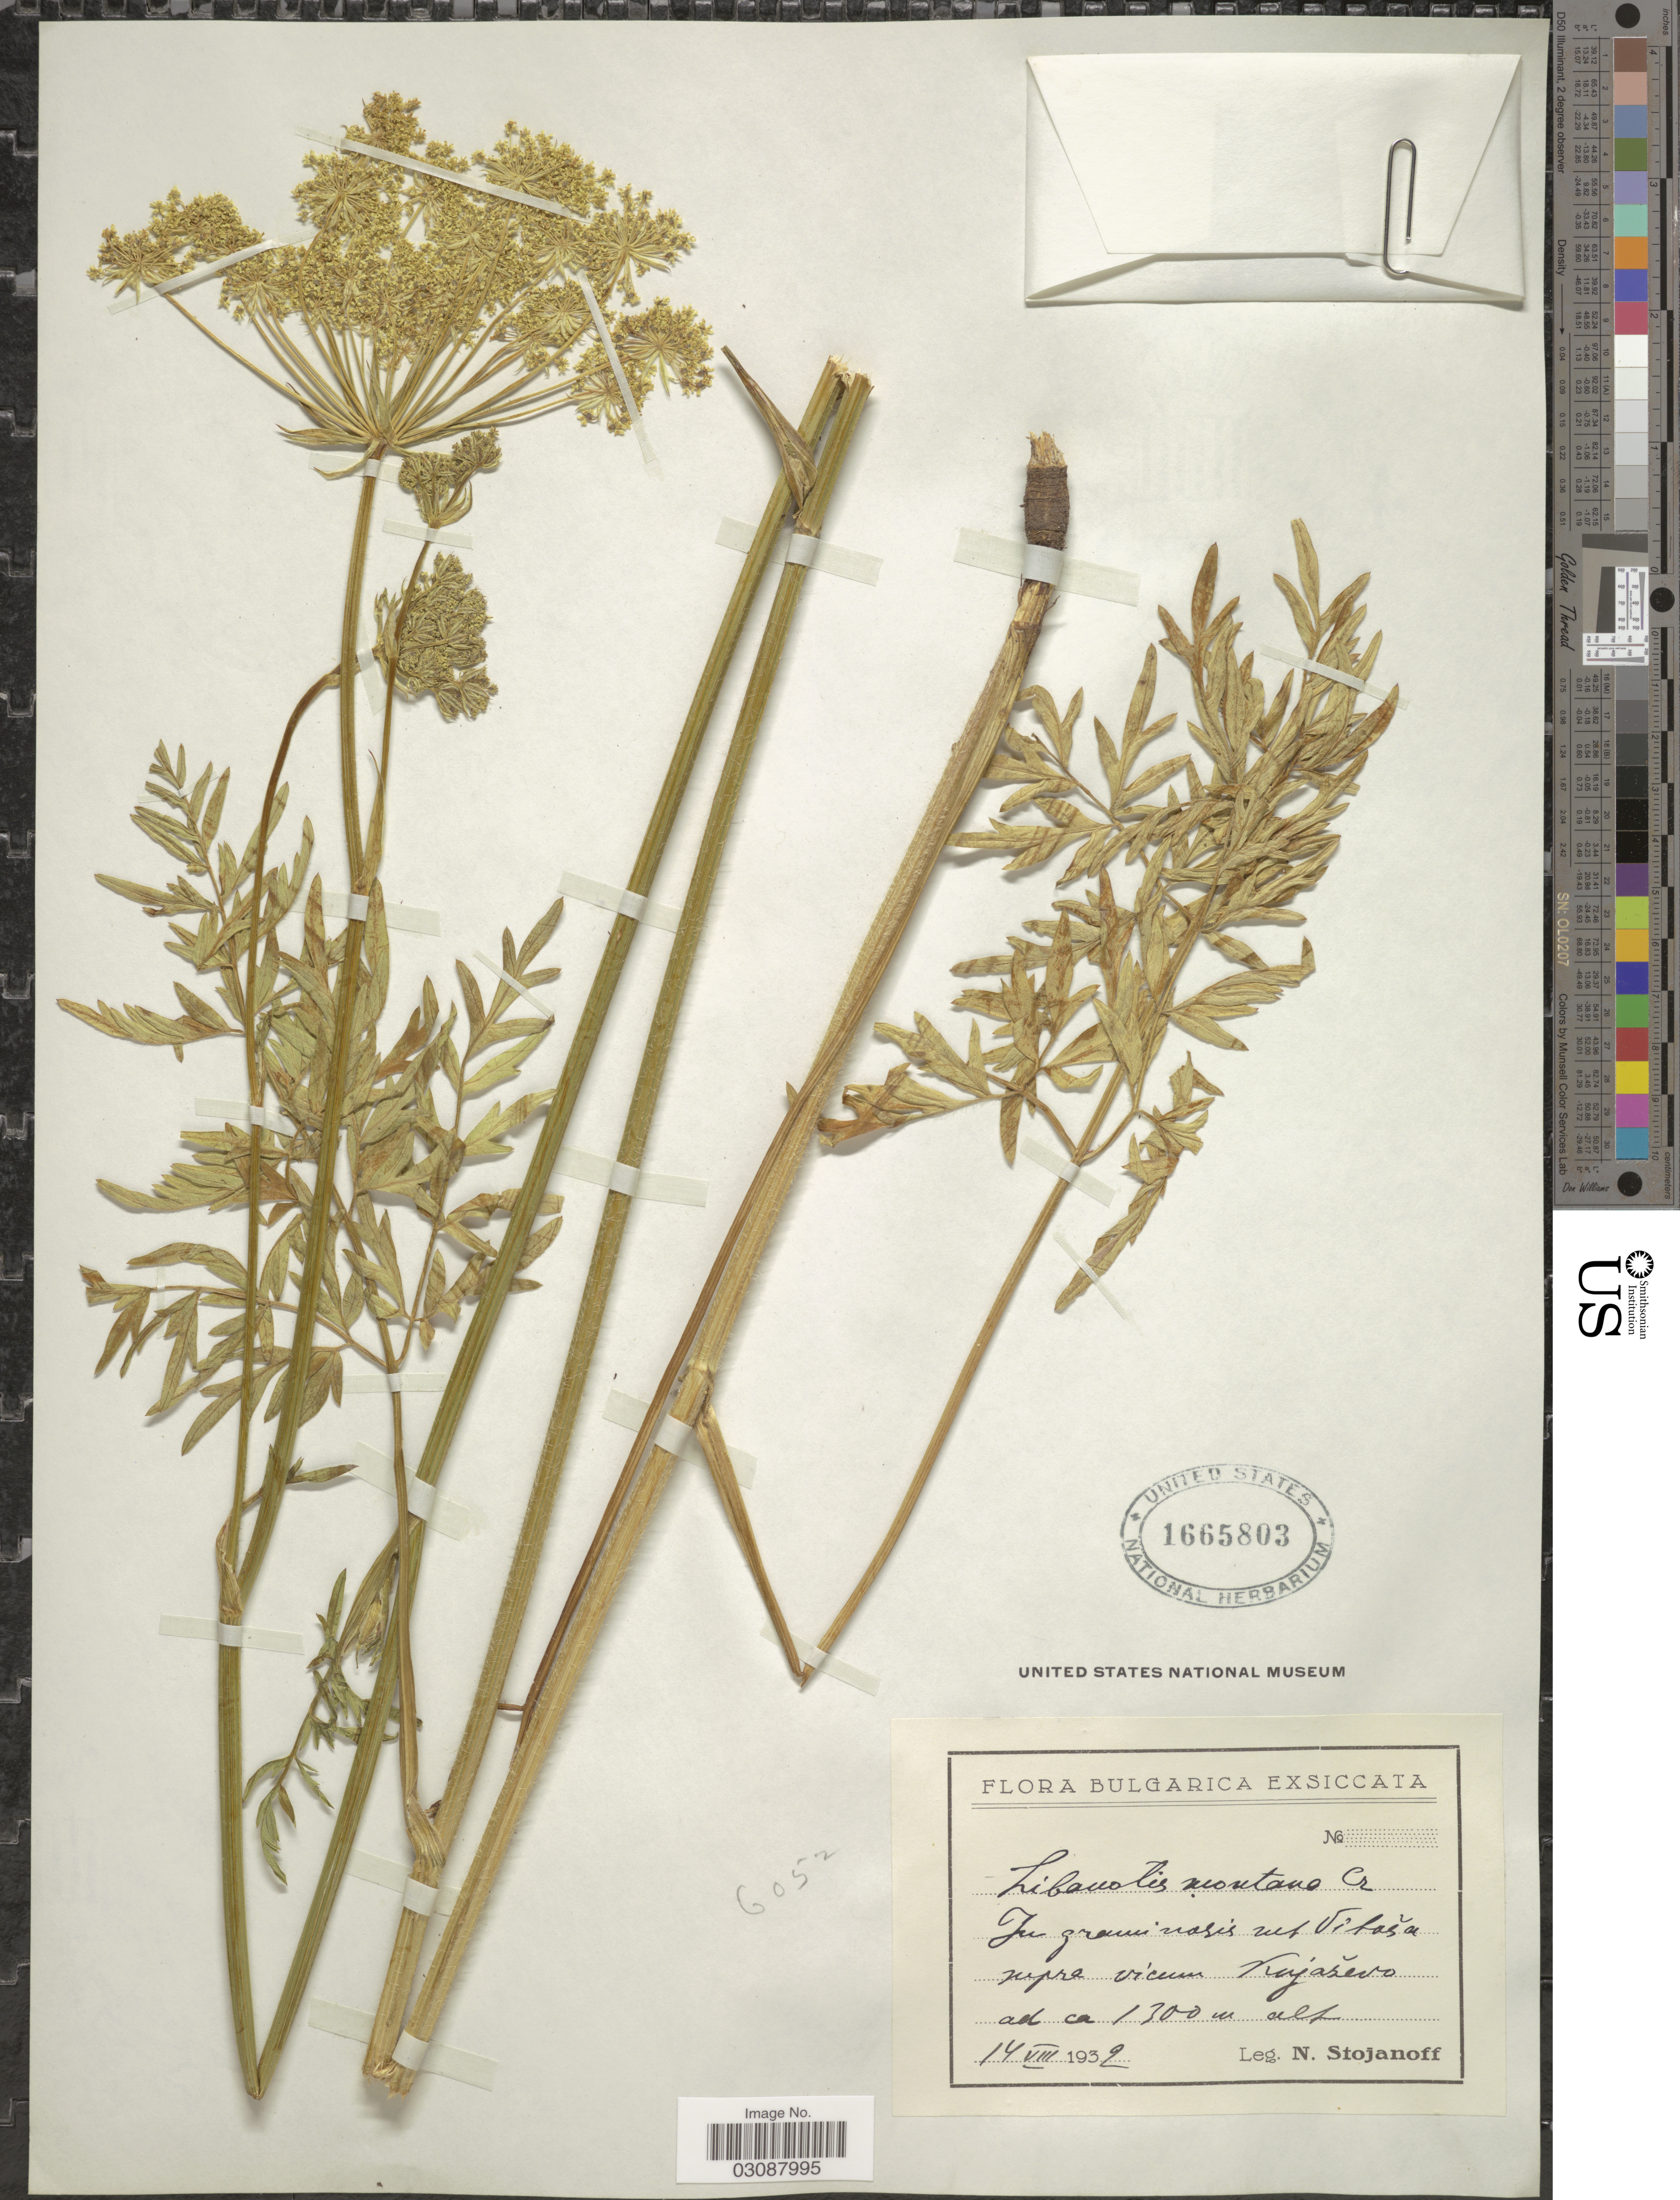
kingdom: Plantae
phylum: Tracheophyta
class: Magnoliopsida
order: Apiales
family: Apiaceae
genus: Athamanta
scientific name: Athamanta montana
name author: (Webb ex Christ) Spalik et al.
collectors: N. Stojanoff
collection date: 1932-08-14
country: Bulgaria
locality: In graminosis net Vitasa supra vicum Kajasevo. [interpreted] Bulgarica.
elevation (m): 1300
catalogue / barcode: US 1665803